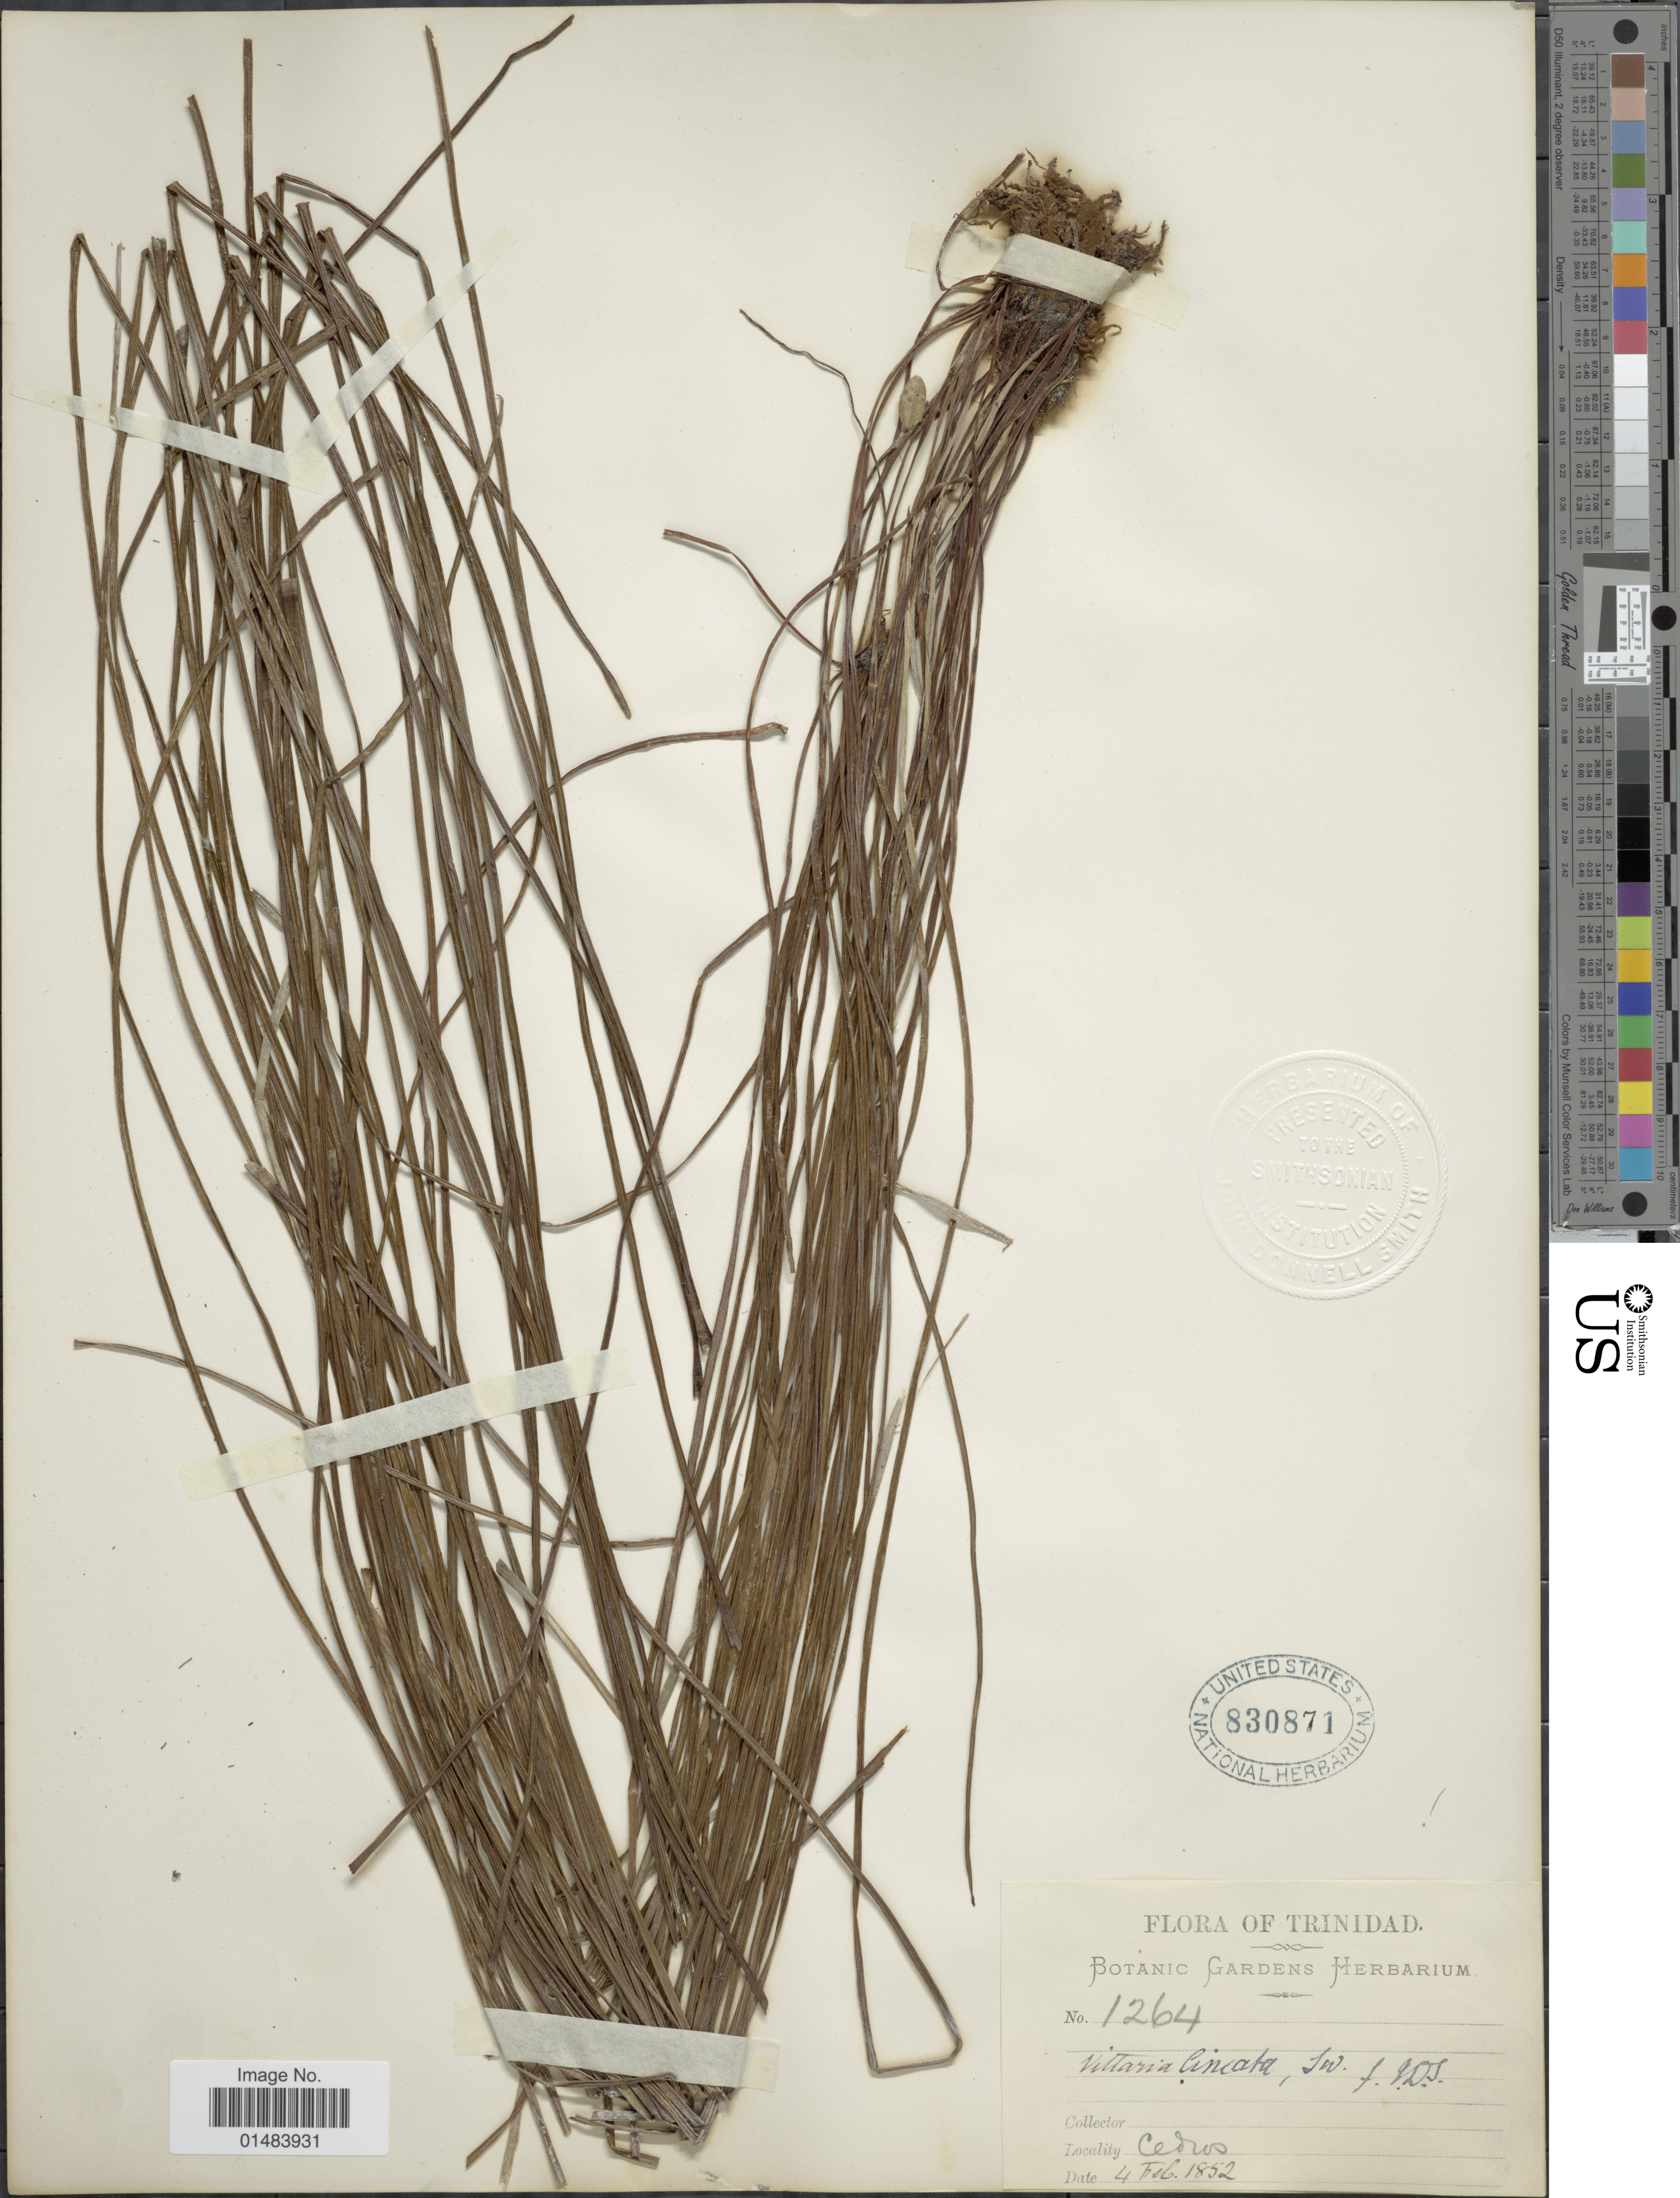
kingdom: Plantae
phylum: Tracheophyta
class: Polypodiopsida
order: Polypodiales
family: Pteridaceae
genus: Vittaria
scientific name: Vittaria lineata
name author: (L.) Sm.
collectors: ex herb. Bot. Gard.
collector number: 1264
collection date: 1852-02-04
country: Trinidad and Tobago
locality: Trinidad, Cedros.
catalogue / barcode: US 830871